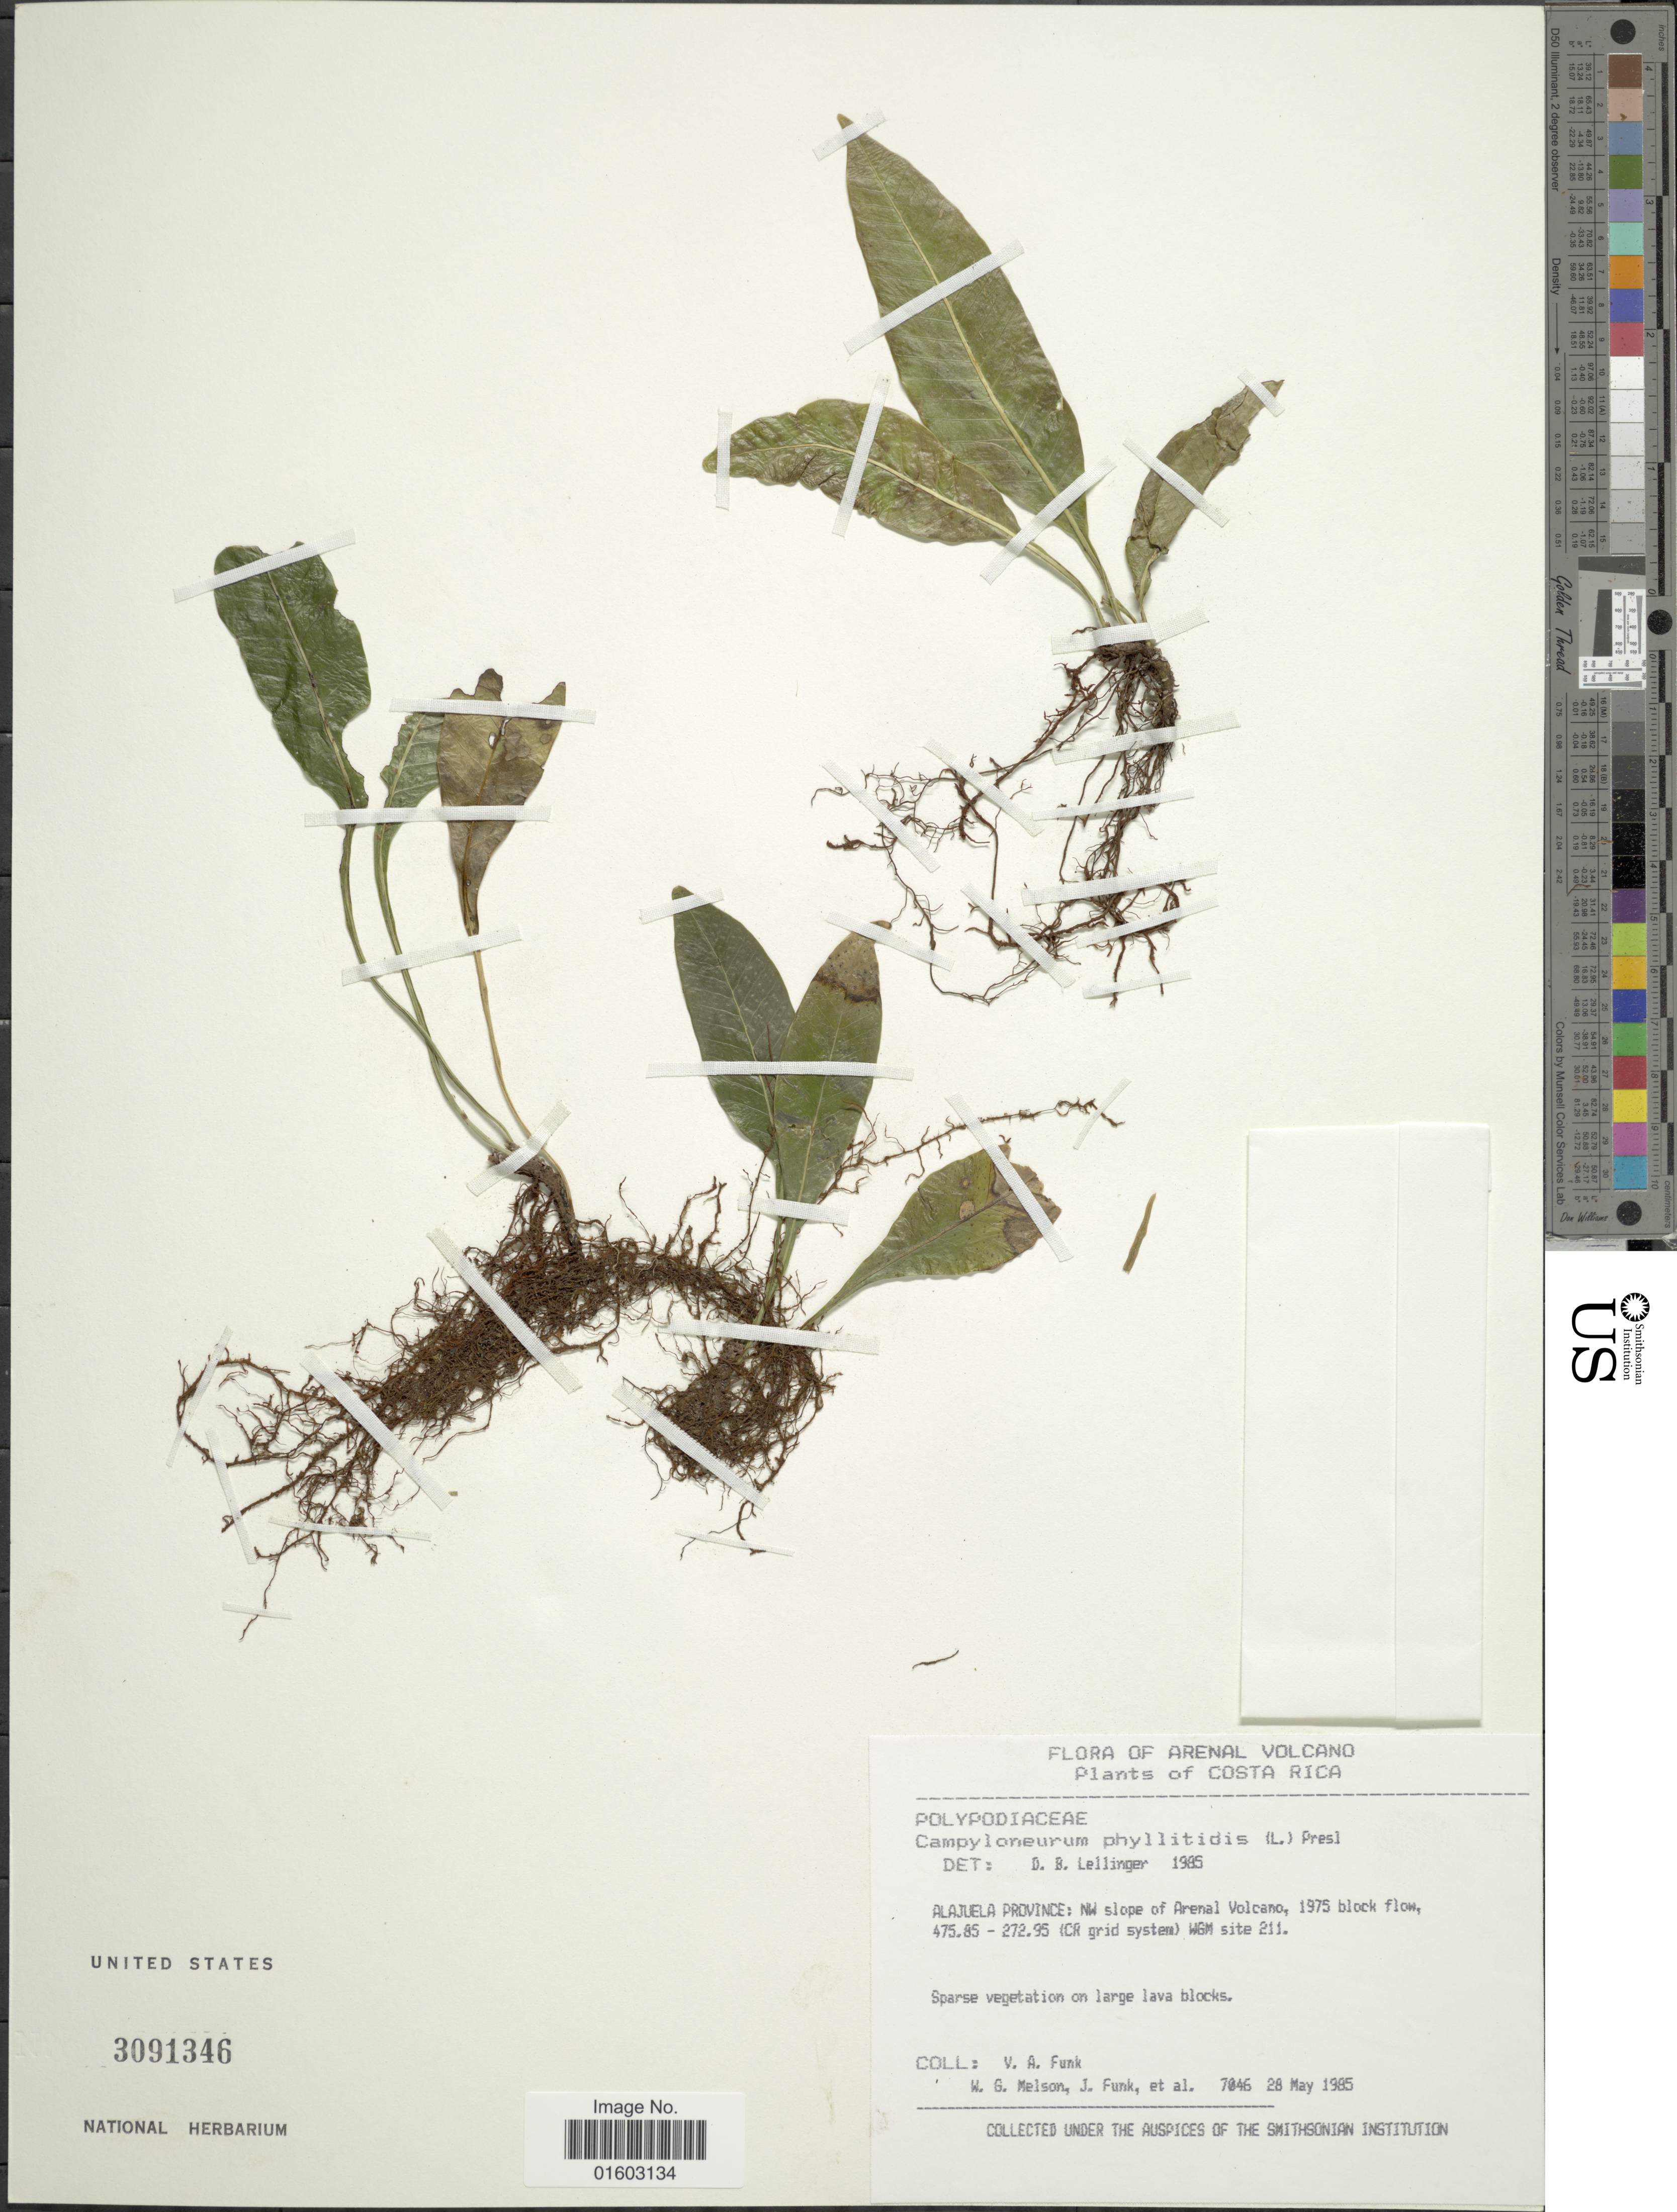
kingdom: Plantae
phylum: Tracheophyta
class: Polypodiopsida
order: Polypodiales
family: Polypodiaceae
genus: Campyloneurum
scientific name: Campyloneurum phyllitidis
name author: (L.) C. Presl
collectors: V. Funk, W. Melson, J. Funk & et al.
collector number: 7046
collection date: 1985-05-28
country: Costa Rica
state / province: Alajuela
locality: Arenal Volcano, Alajuela Province: NW slope of Arenal Volcano, 1975 block flow, 475.85 - 272.95 (CR grid system) WGM site 211.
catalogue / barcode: US 3091346